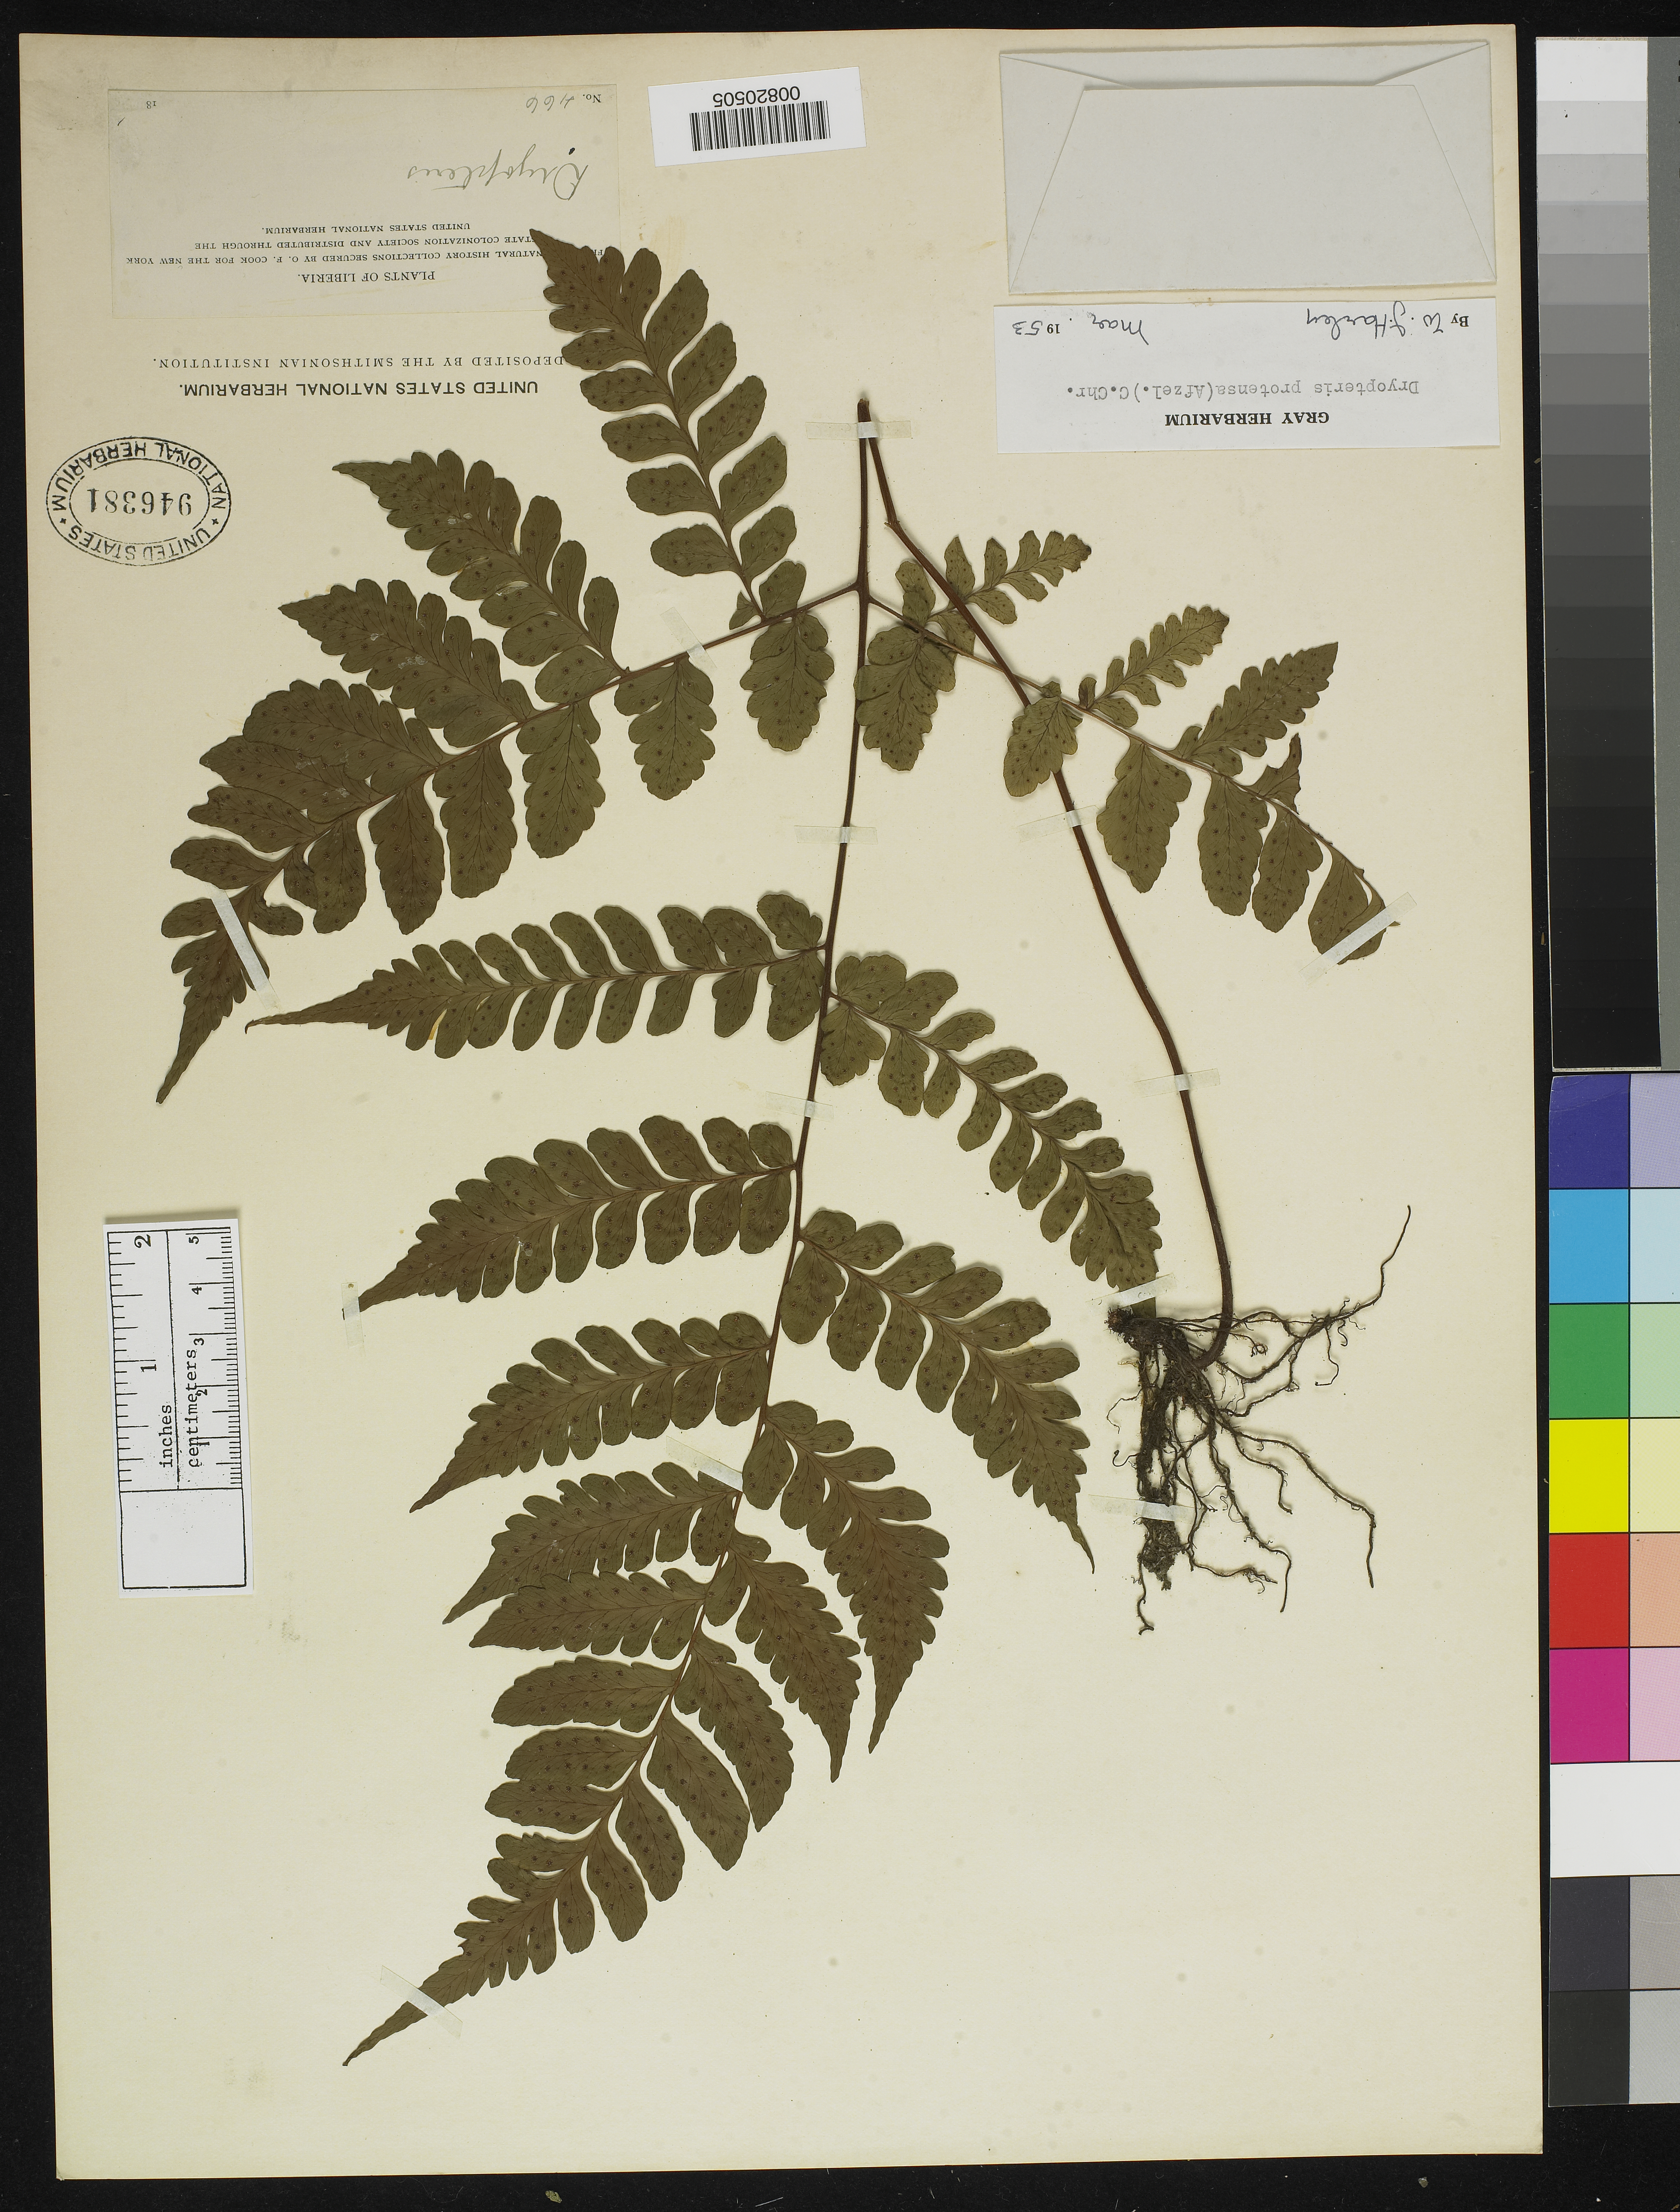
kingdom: Plantae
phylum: Tracheophyta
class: Polypodiopsida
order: Polypodiales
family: Tectariaceae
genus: Triplophyllum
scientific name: Triplophyllum protensum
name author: (Sw.) Holttum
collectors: O. F. Cook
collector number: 466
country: Liberia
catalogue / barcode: US 946381